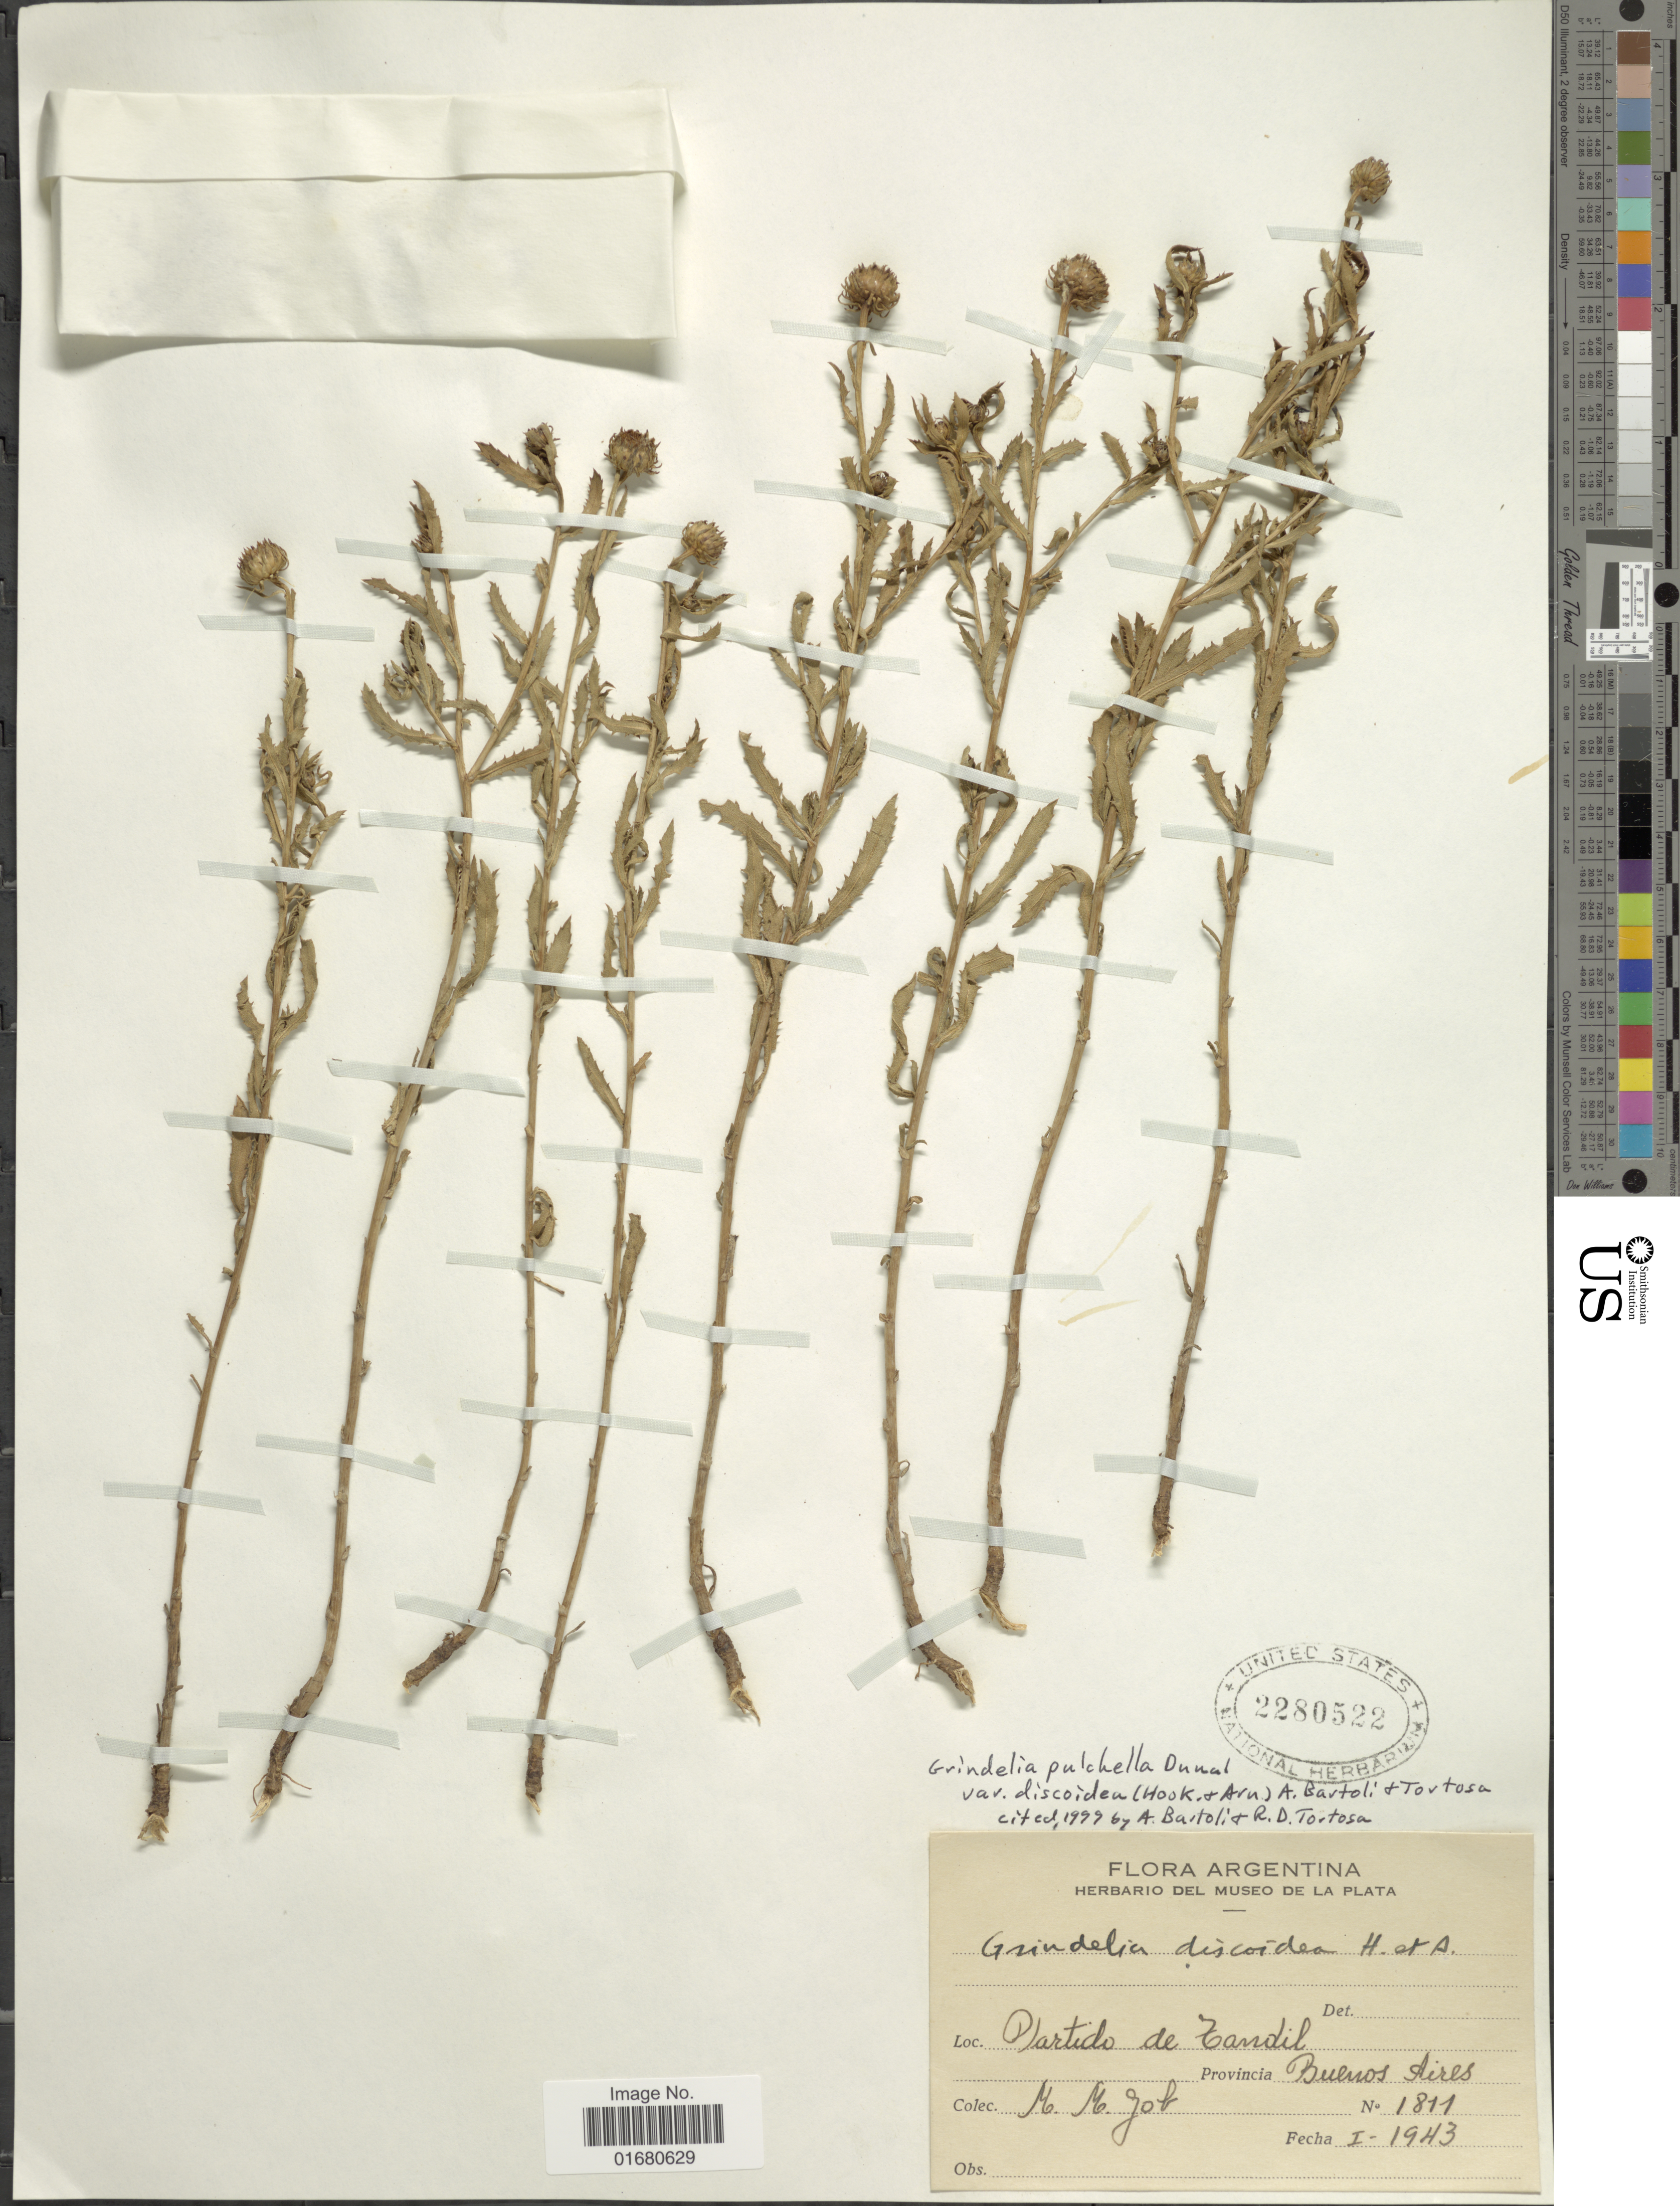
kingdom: Plantae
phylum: Tracheophyta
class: Magnoliopsida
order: Asterales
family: Asteraceae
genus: Grindelia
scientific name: Grindelia pulchella var. discoidea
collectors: M. Job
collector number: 1811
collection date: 1943-01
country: Argentina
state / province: Buenos Aires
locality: Plartido de Tandil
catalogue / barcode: US 2280522